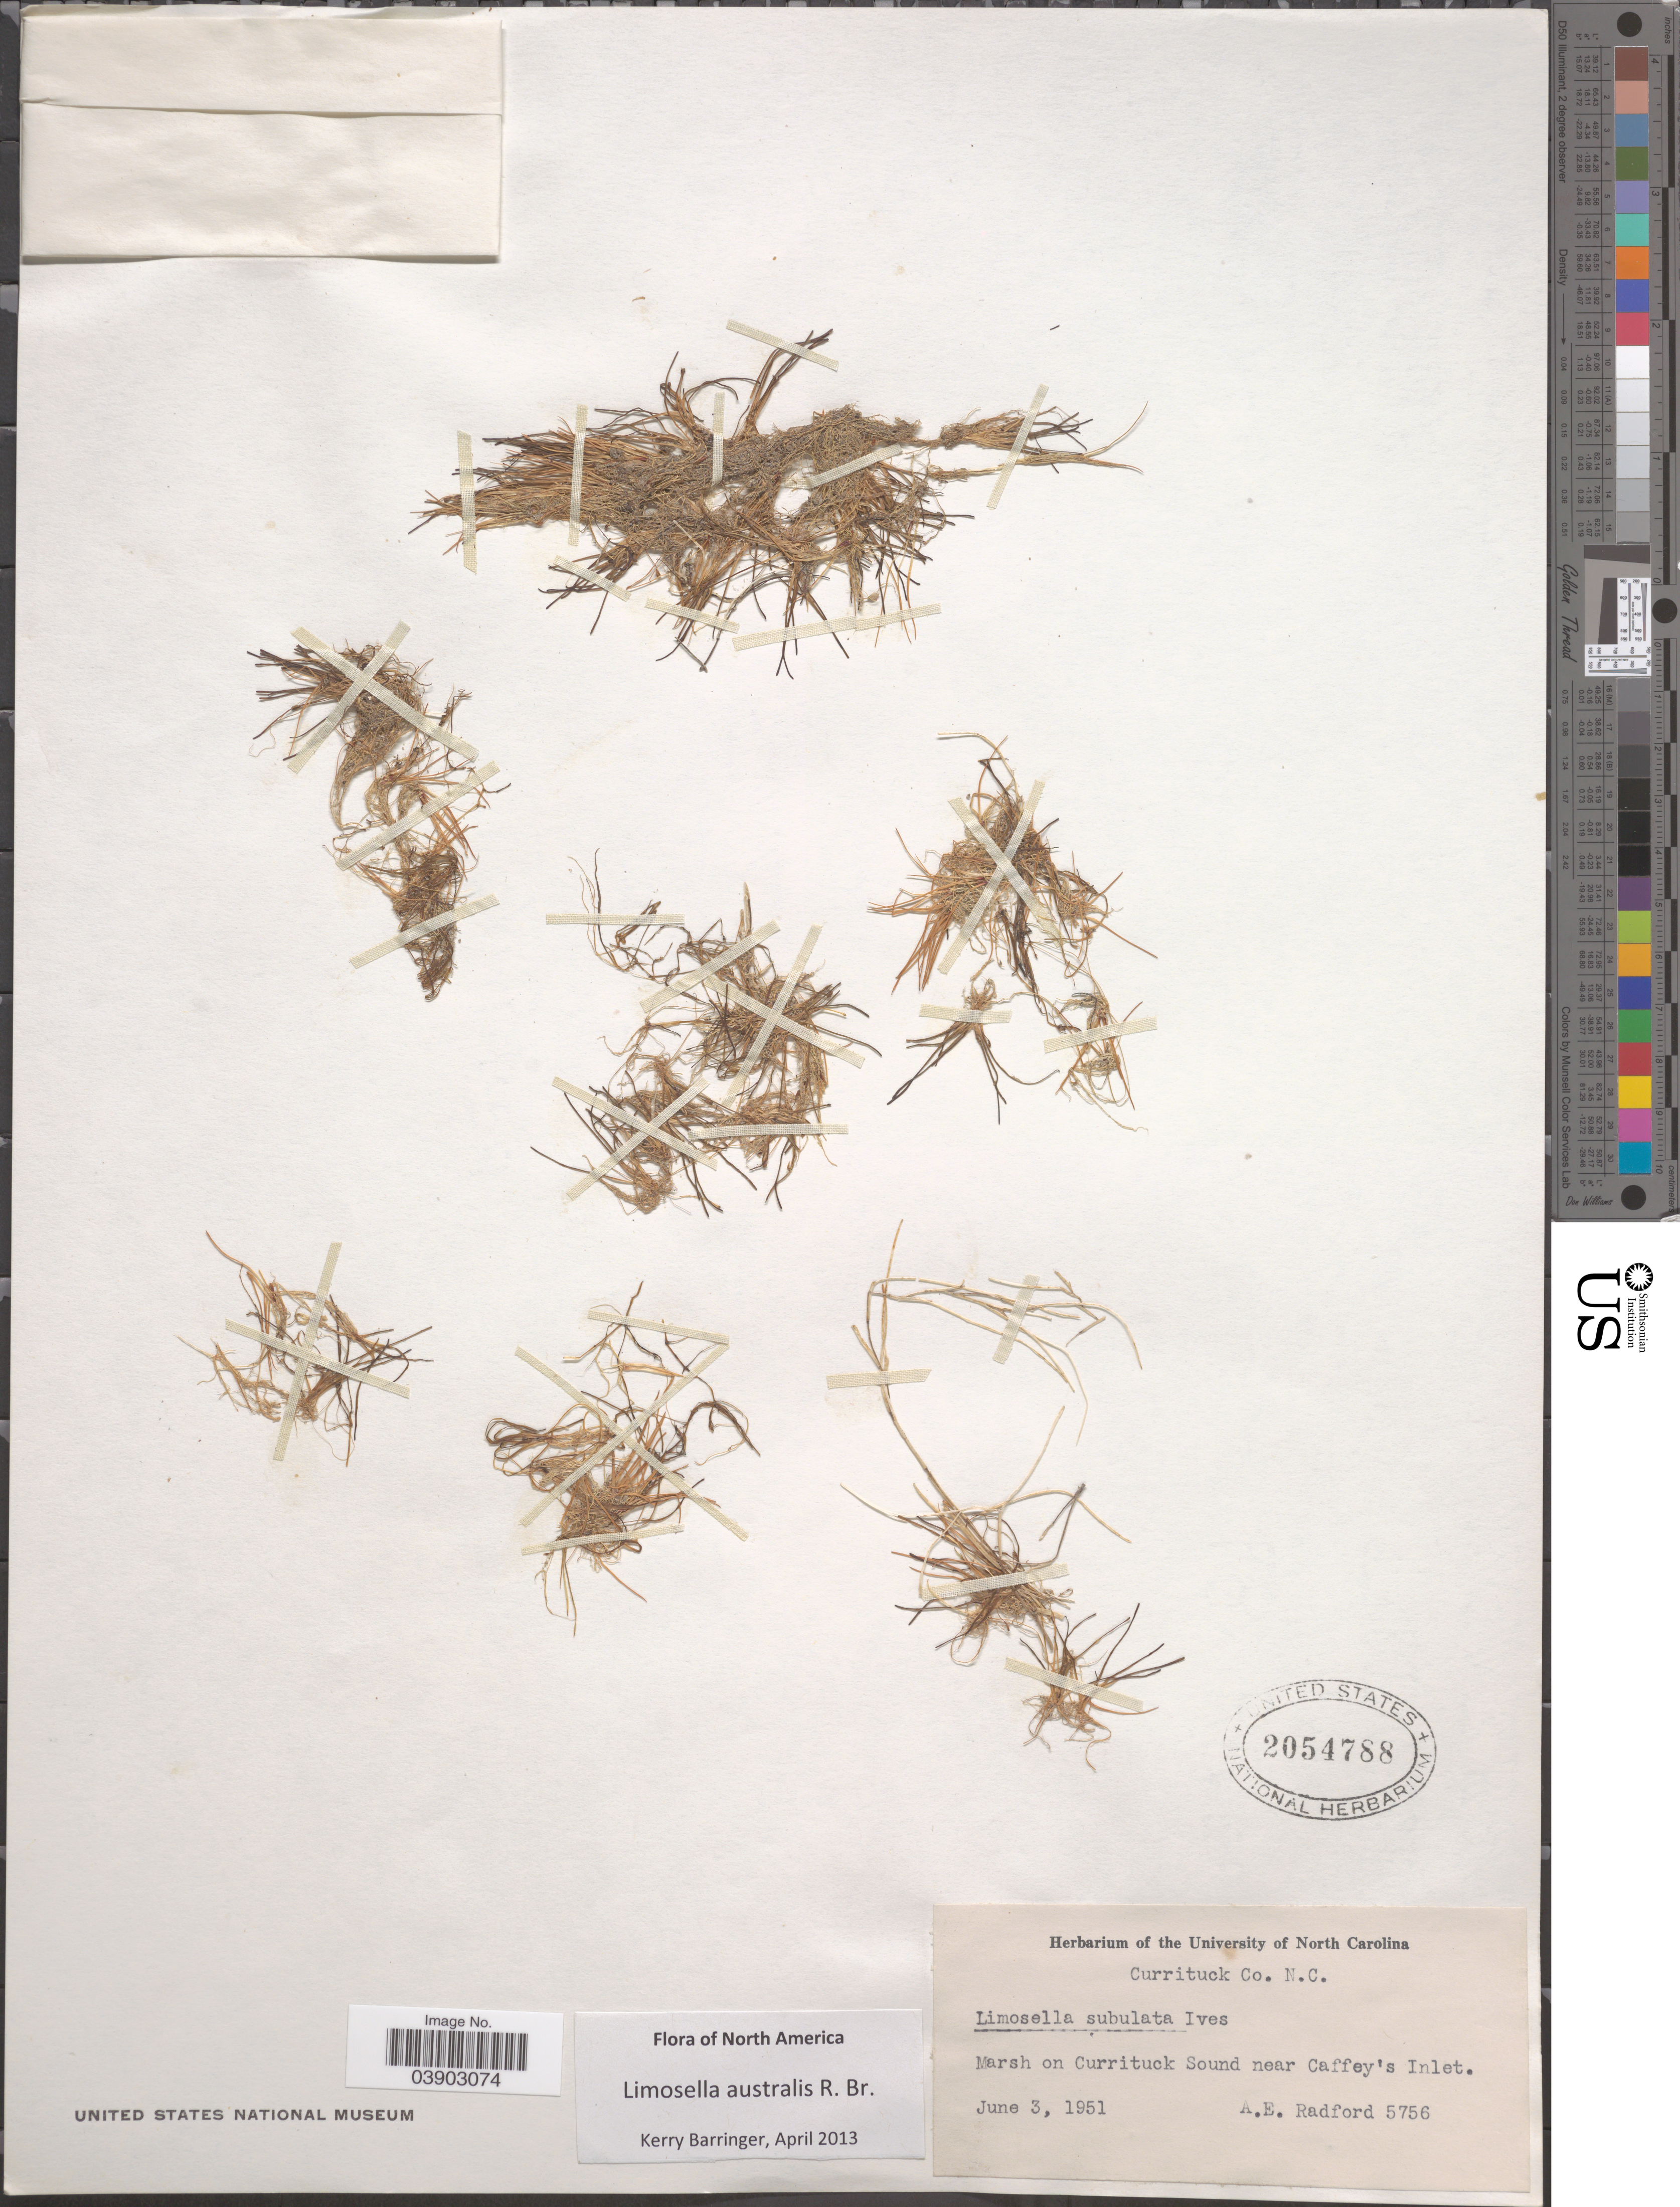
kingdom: Plantae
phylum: Tracheophyta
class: Magnoliopsida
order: Lamiales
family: Scrophulariaceae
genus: Limosella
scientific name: Limosella australis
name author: R. Br.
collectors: A. E. Radford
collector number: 5756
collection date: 1951-06-03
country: United States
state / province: North Carolina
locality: Currituck Co. Marsh on Currituck Sound near Caffey's Inlet.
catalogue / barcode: US 2054788